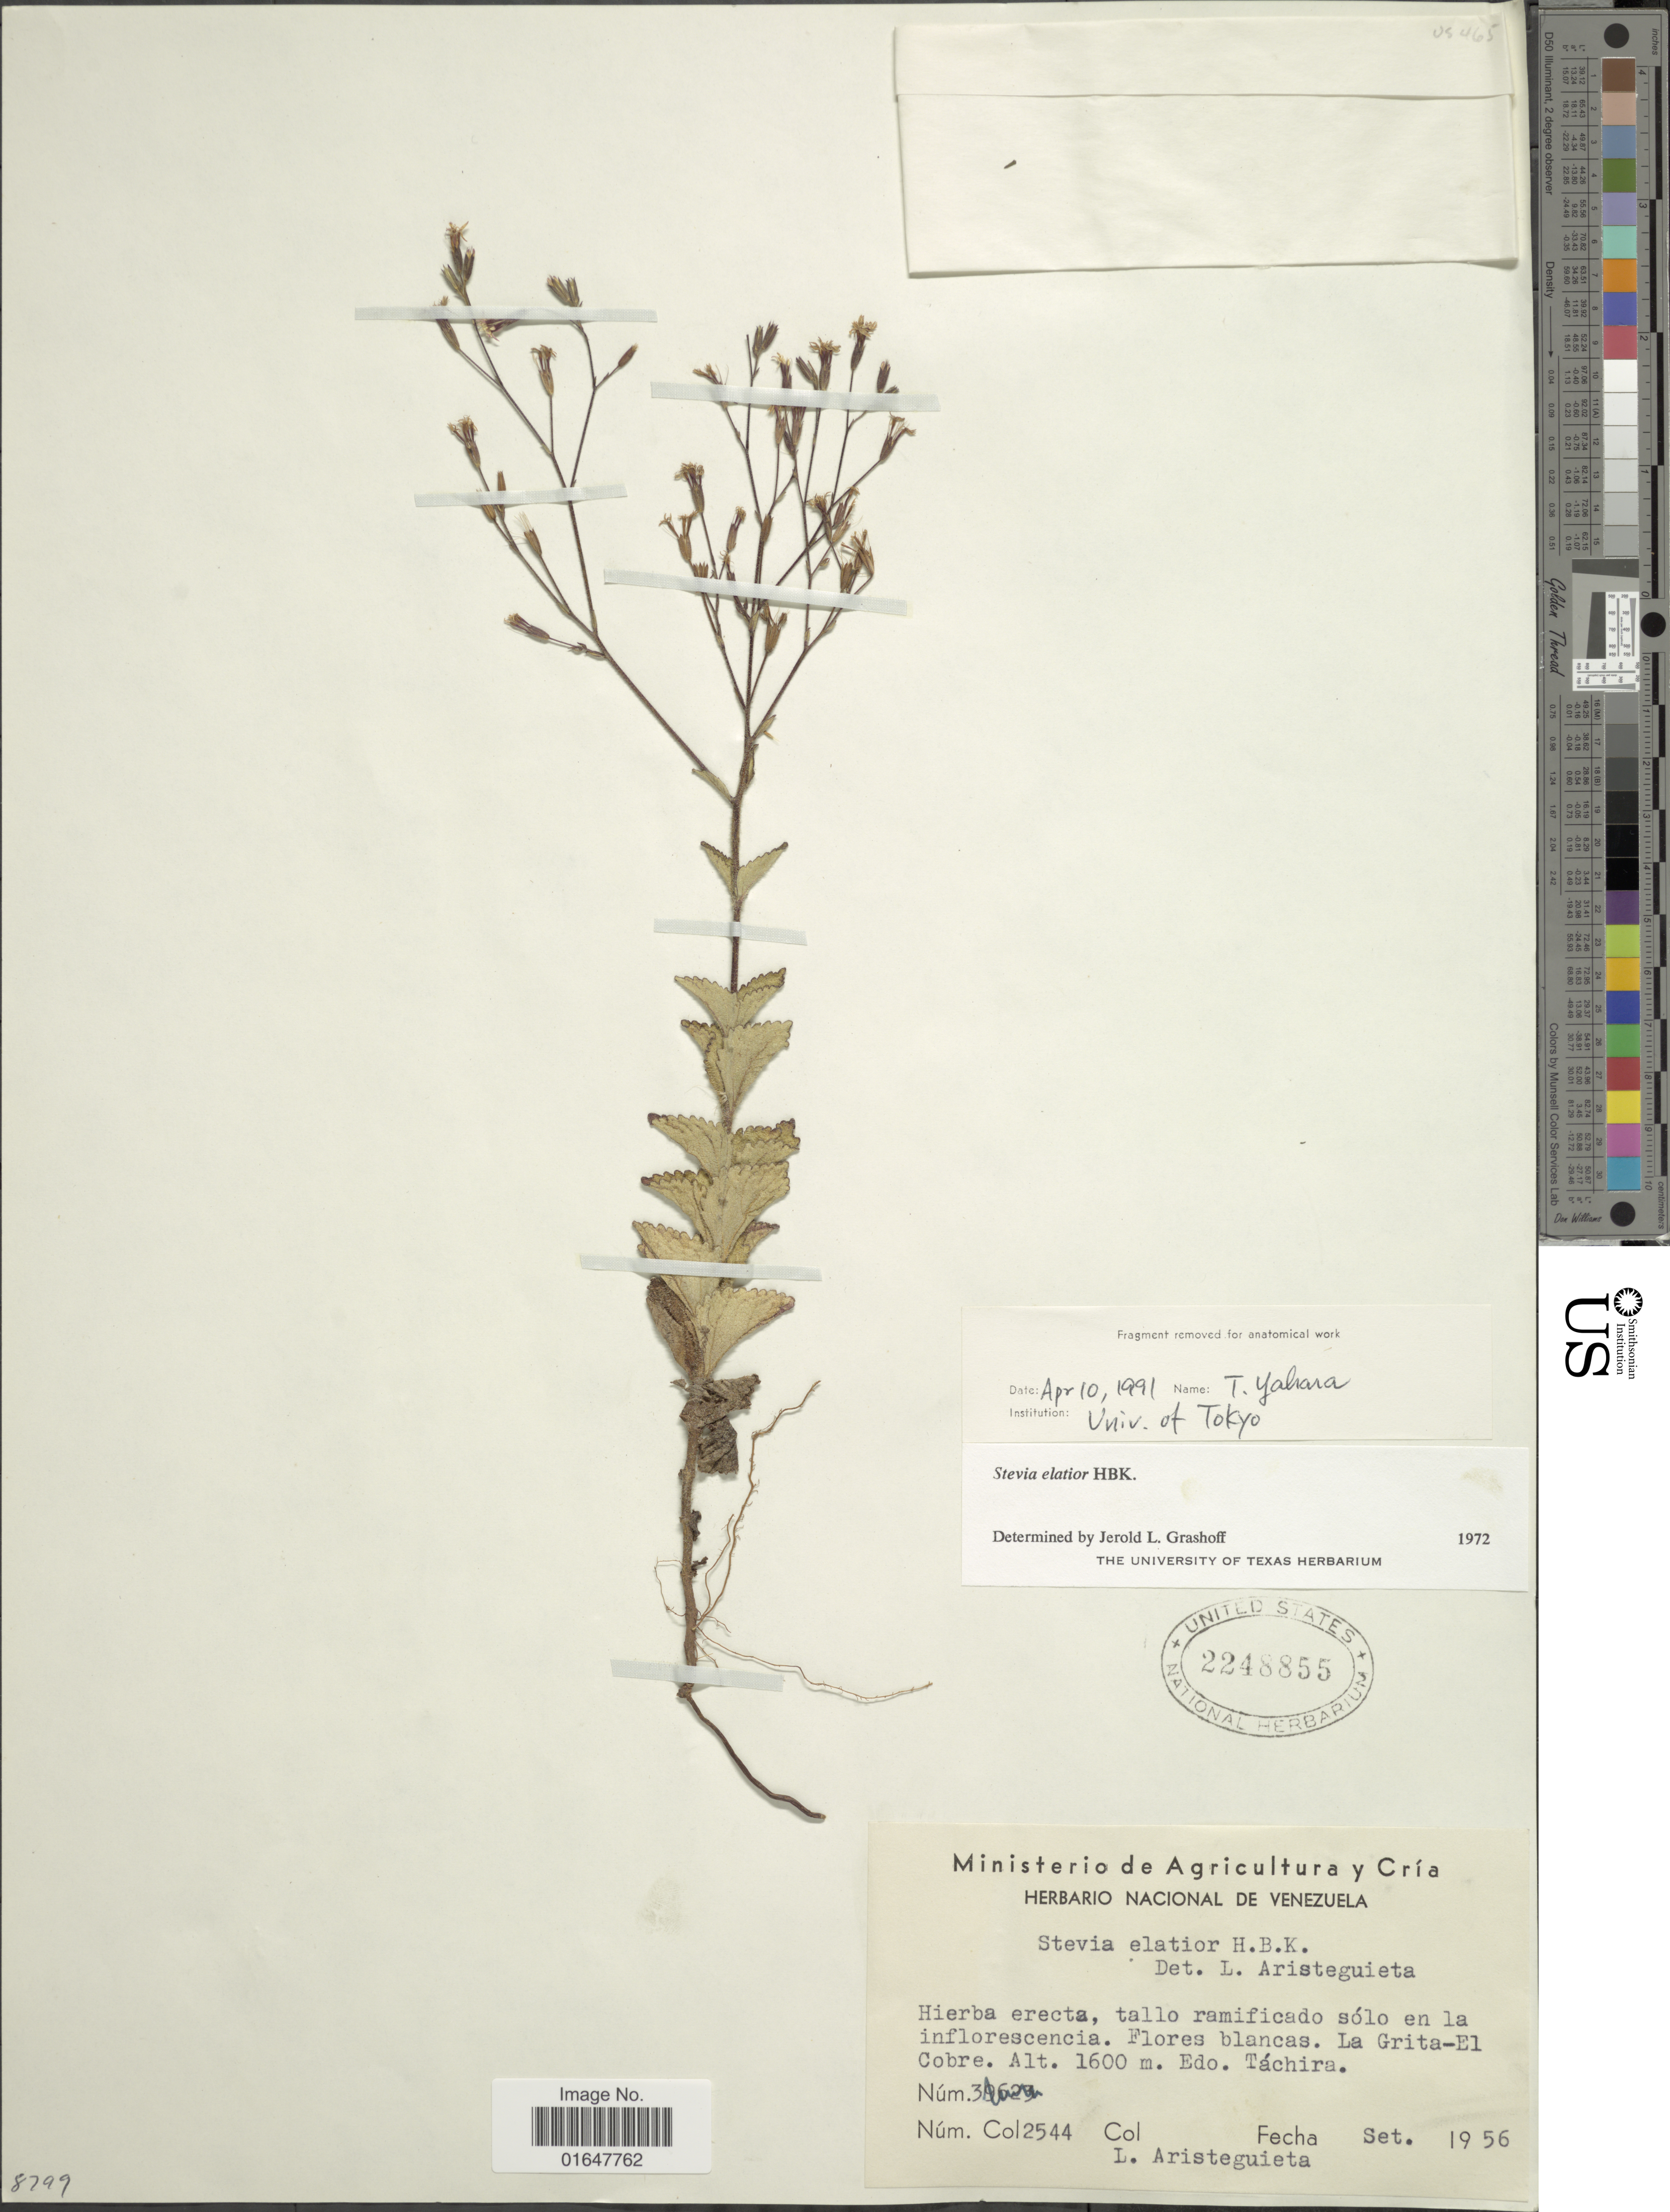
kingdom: Plantae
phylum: Tracheophyta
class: Magnoliopsida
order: Asterales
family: Asteraceae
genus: Stevia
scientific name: Stevia elatior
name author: Kunth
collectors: L. Aristeguieta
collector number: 2544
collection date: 1956-09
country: Venezuela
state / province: Tachira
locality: La Grita-El Cobre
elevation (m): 1600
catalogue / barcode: US 2248855